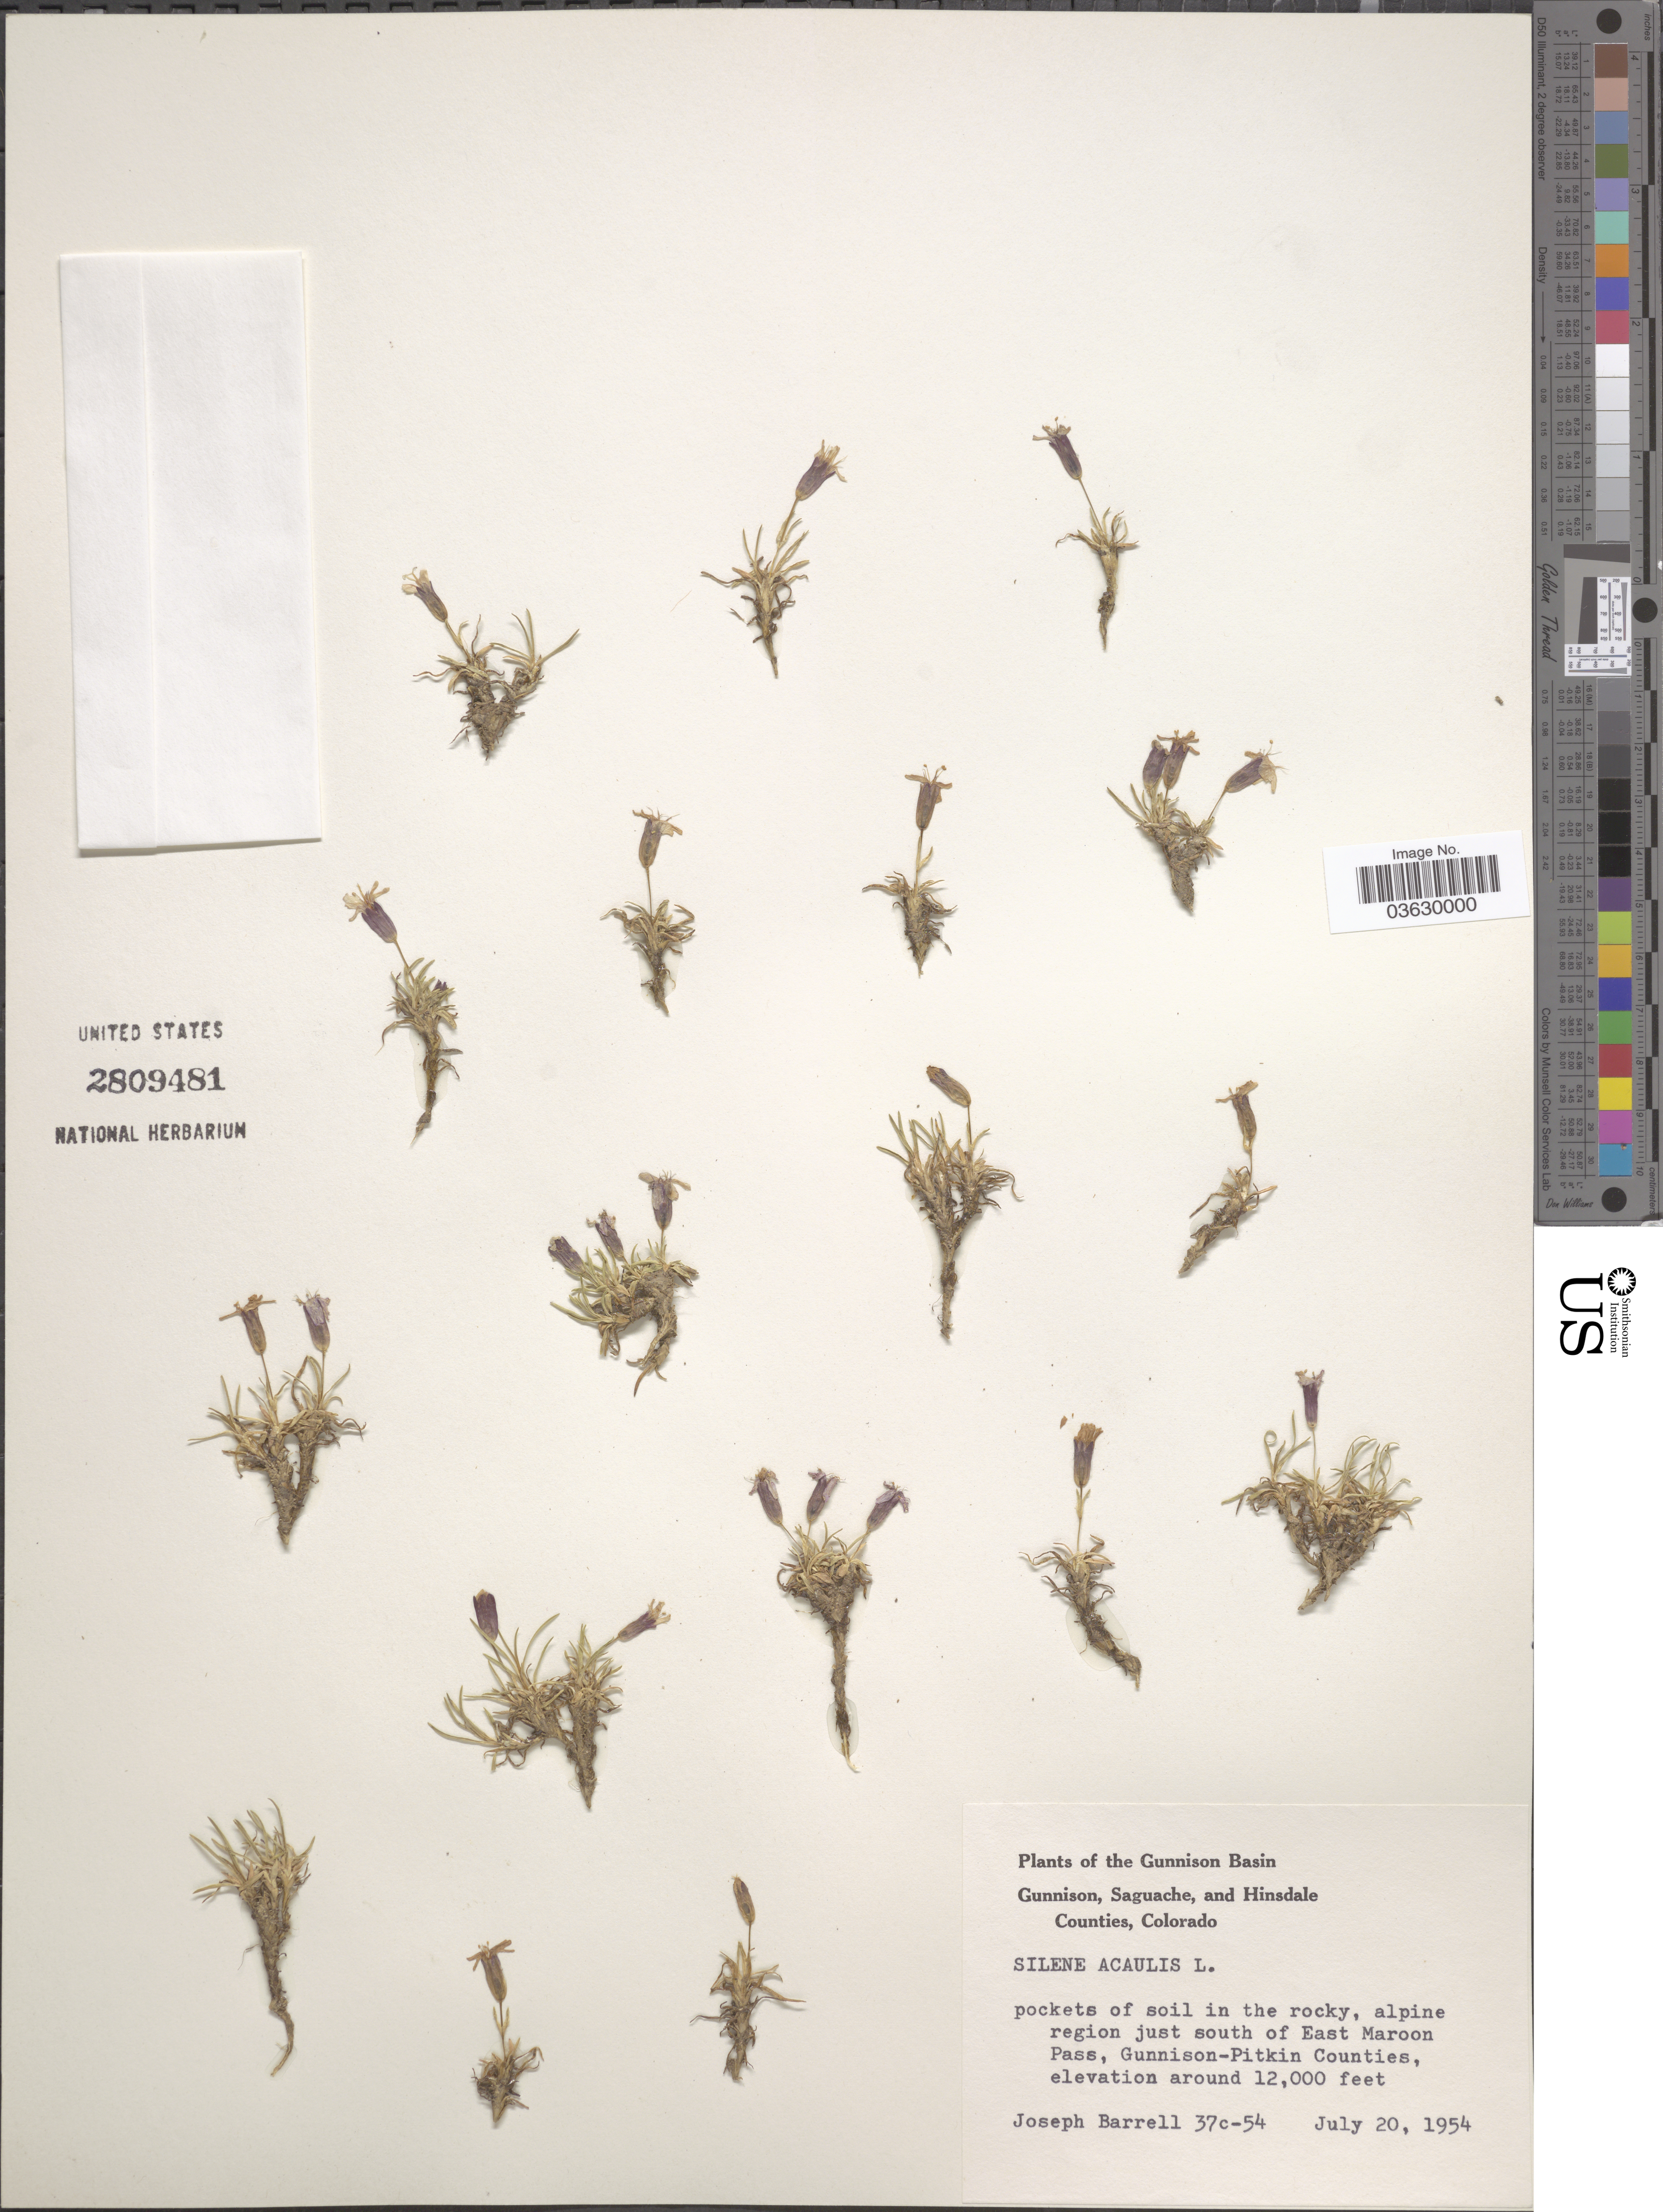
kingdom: Plantae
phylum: Tracheophyta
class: Magnoliopsida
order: Caryophyllales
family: Caryophyllaceae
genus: Silene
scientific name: Silene acaulis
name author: (L.) Jacq.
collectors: J. Barrell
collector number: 37c-54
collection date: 1954-07-20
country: United States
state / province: Colorado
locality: The Gunnison Basin. Alpine region just south of East Maroon Pass, Gunnison-Pitkin Counties.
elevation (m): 3658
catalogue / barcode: US 2809481